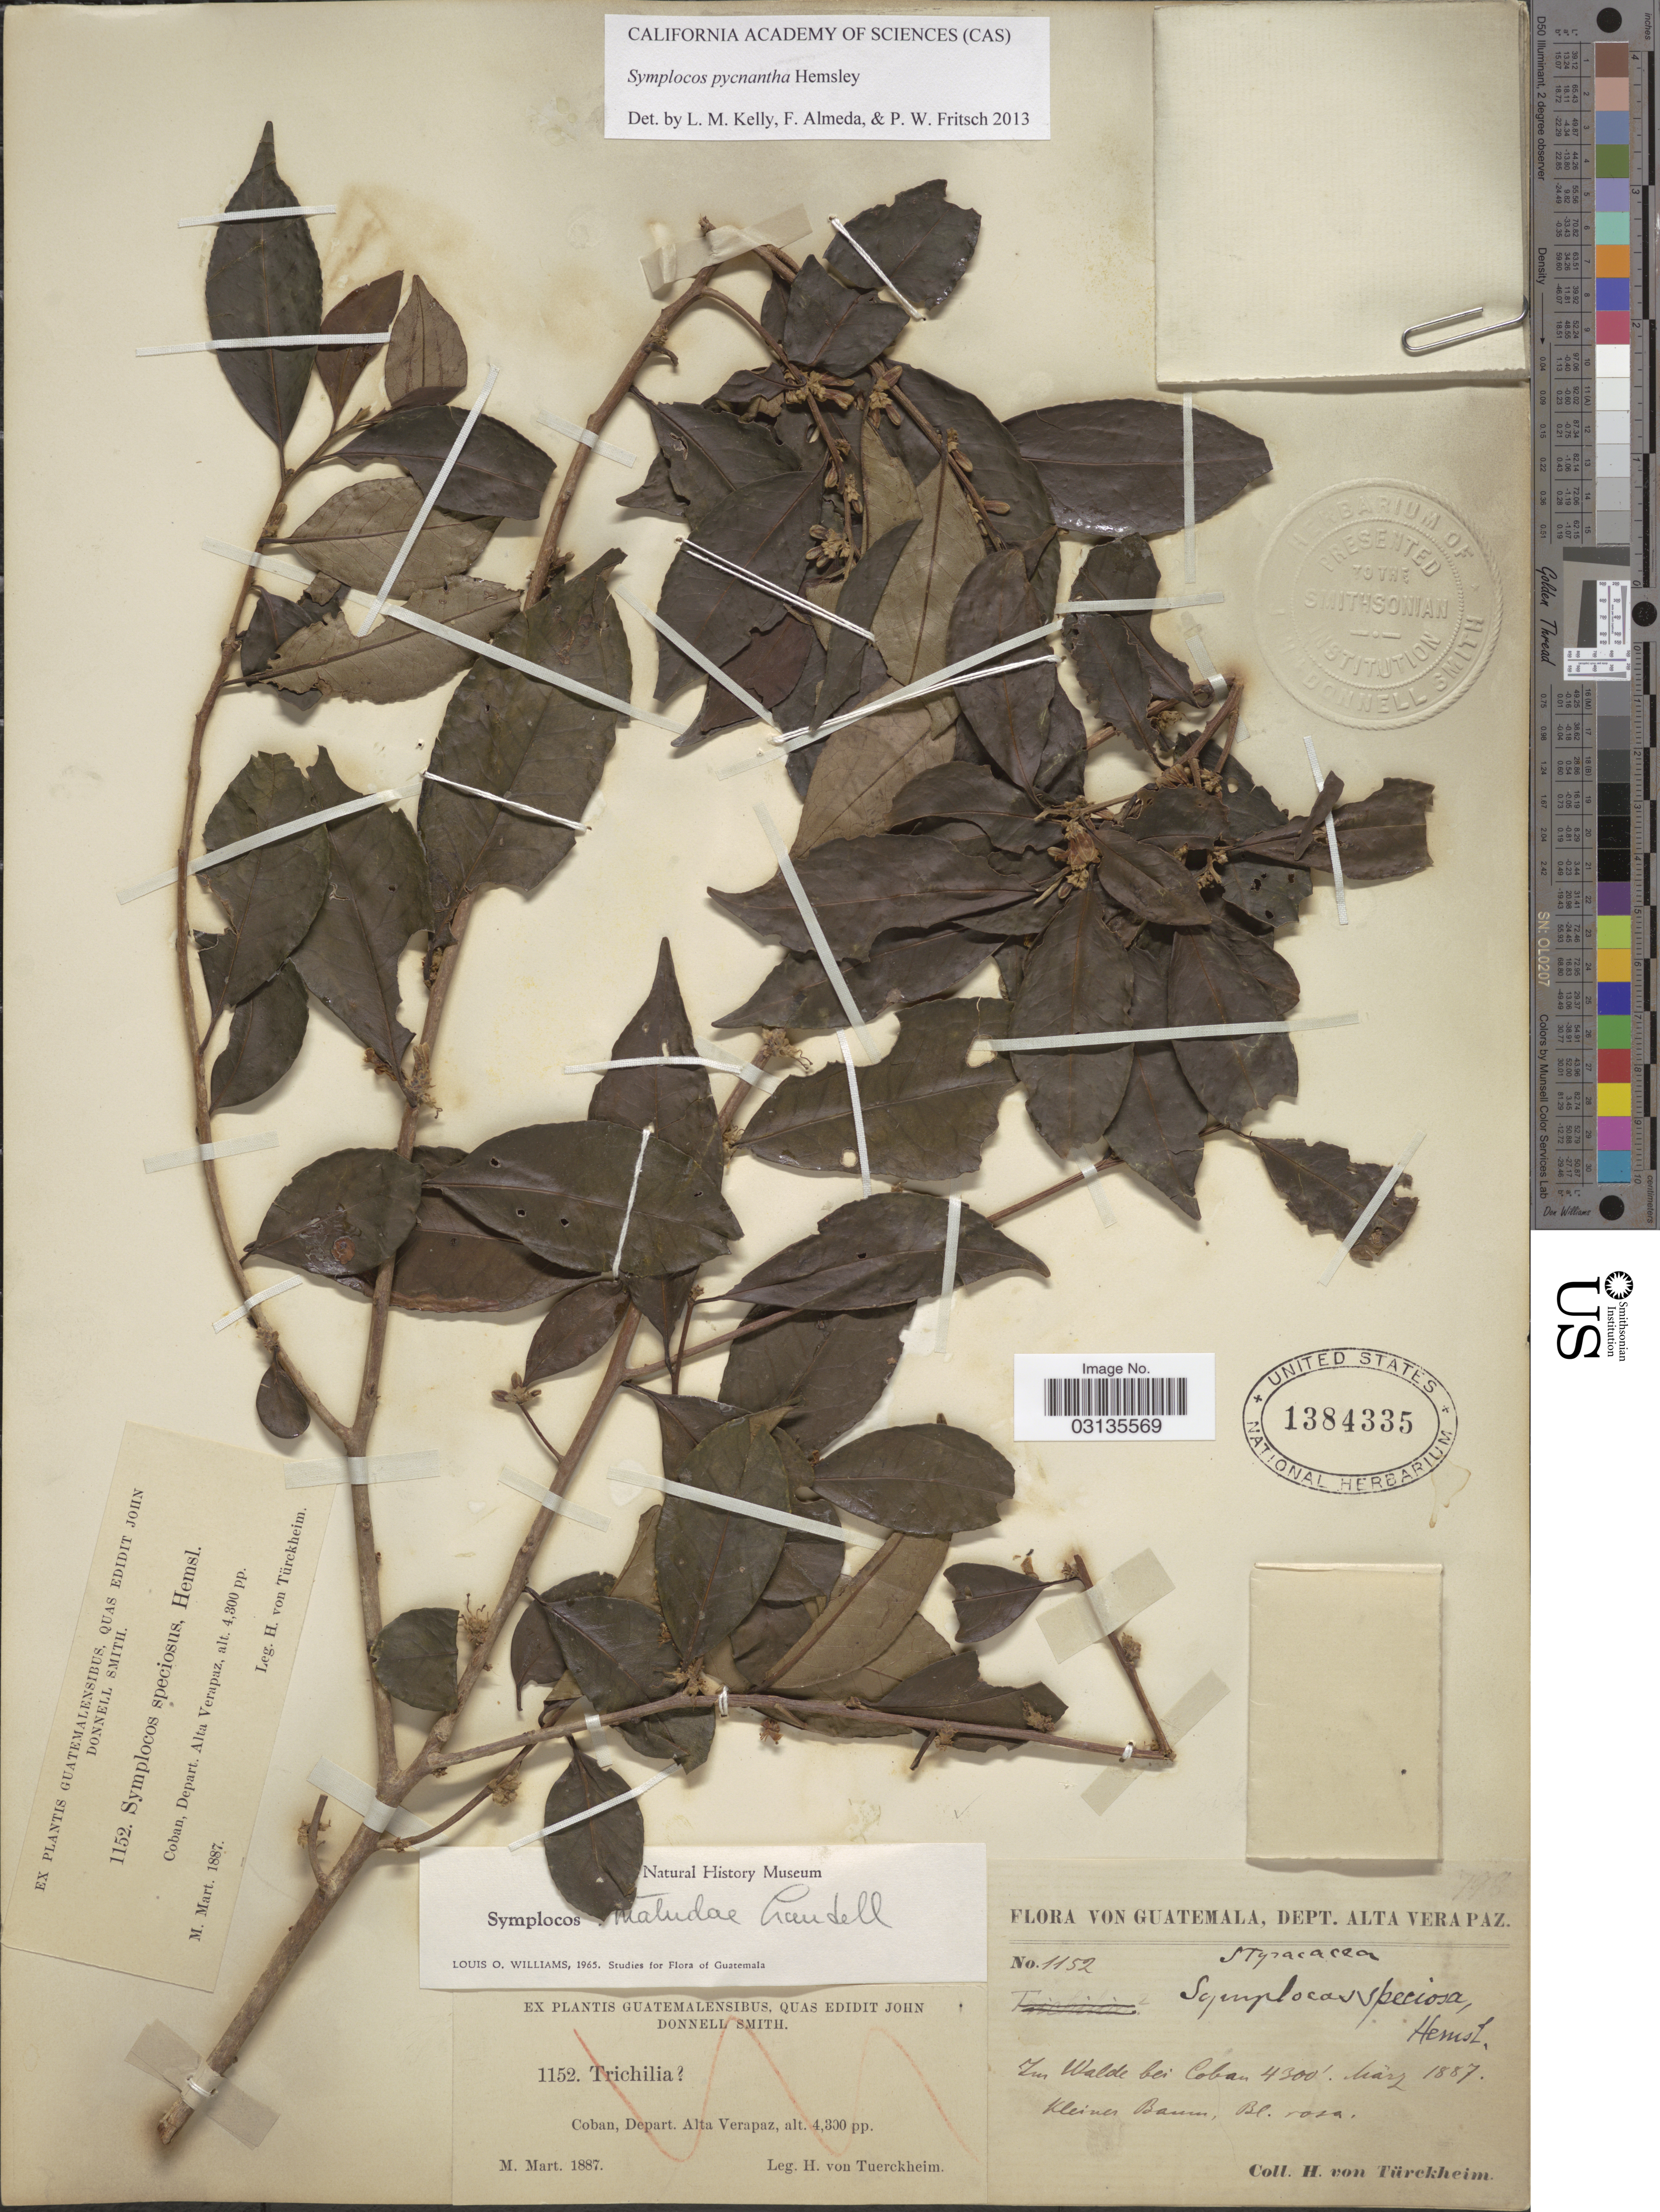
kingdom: Plantae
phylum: Tracheophyta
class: Magnoliopsida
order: Ericales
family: Symplocaceae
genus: Symplocos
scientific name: Symplocos pycnantha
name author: Hemsl.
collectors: H. von Türckheim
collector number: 1152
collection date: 1887-03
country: Guatemala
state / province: Alta Verapaz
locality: Coban, Depart. Alta Verapaz.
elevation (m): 1311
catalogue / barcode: US 1384335